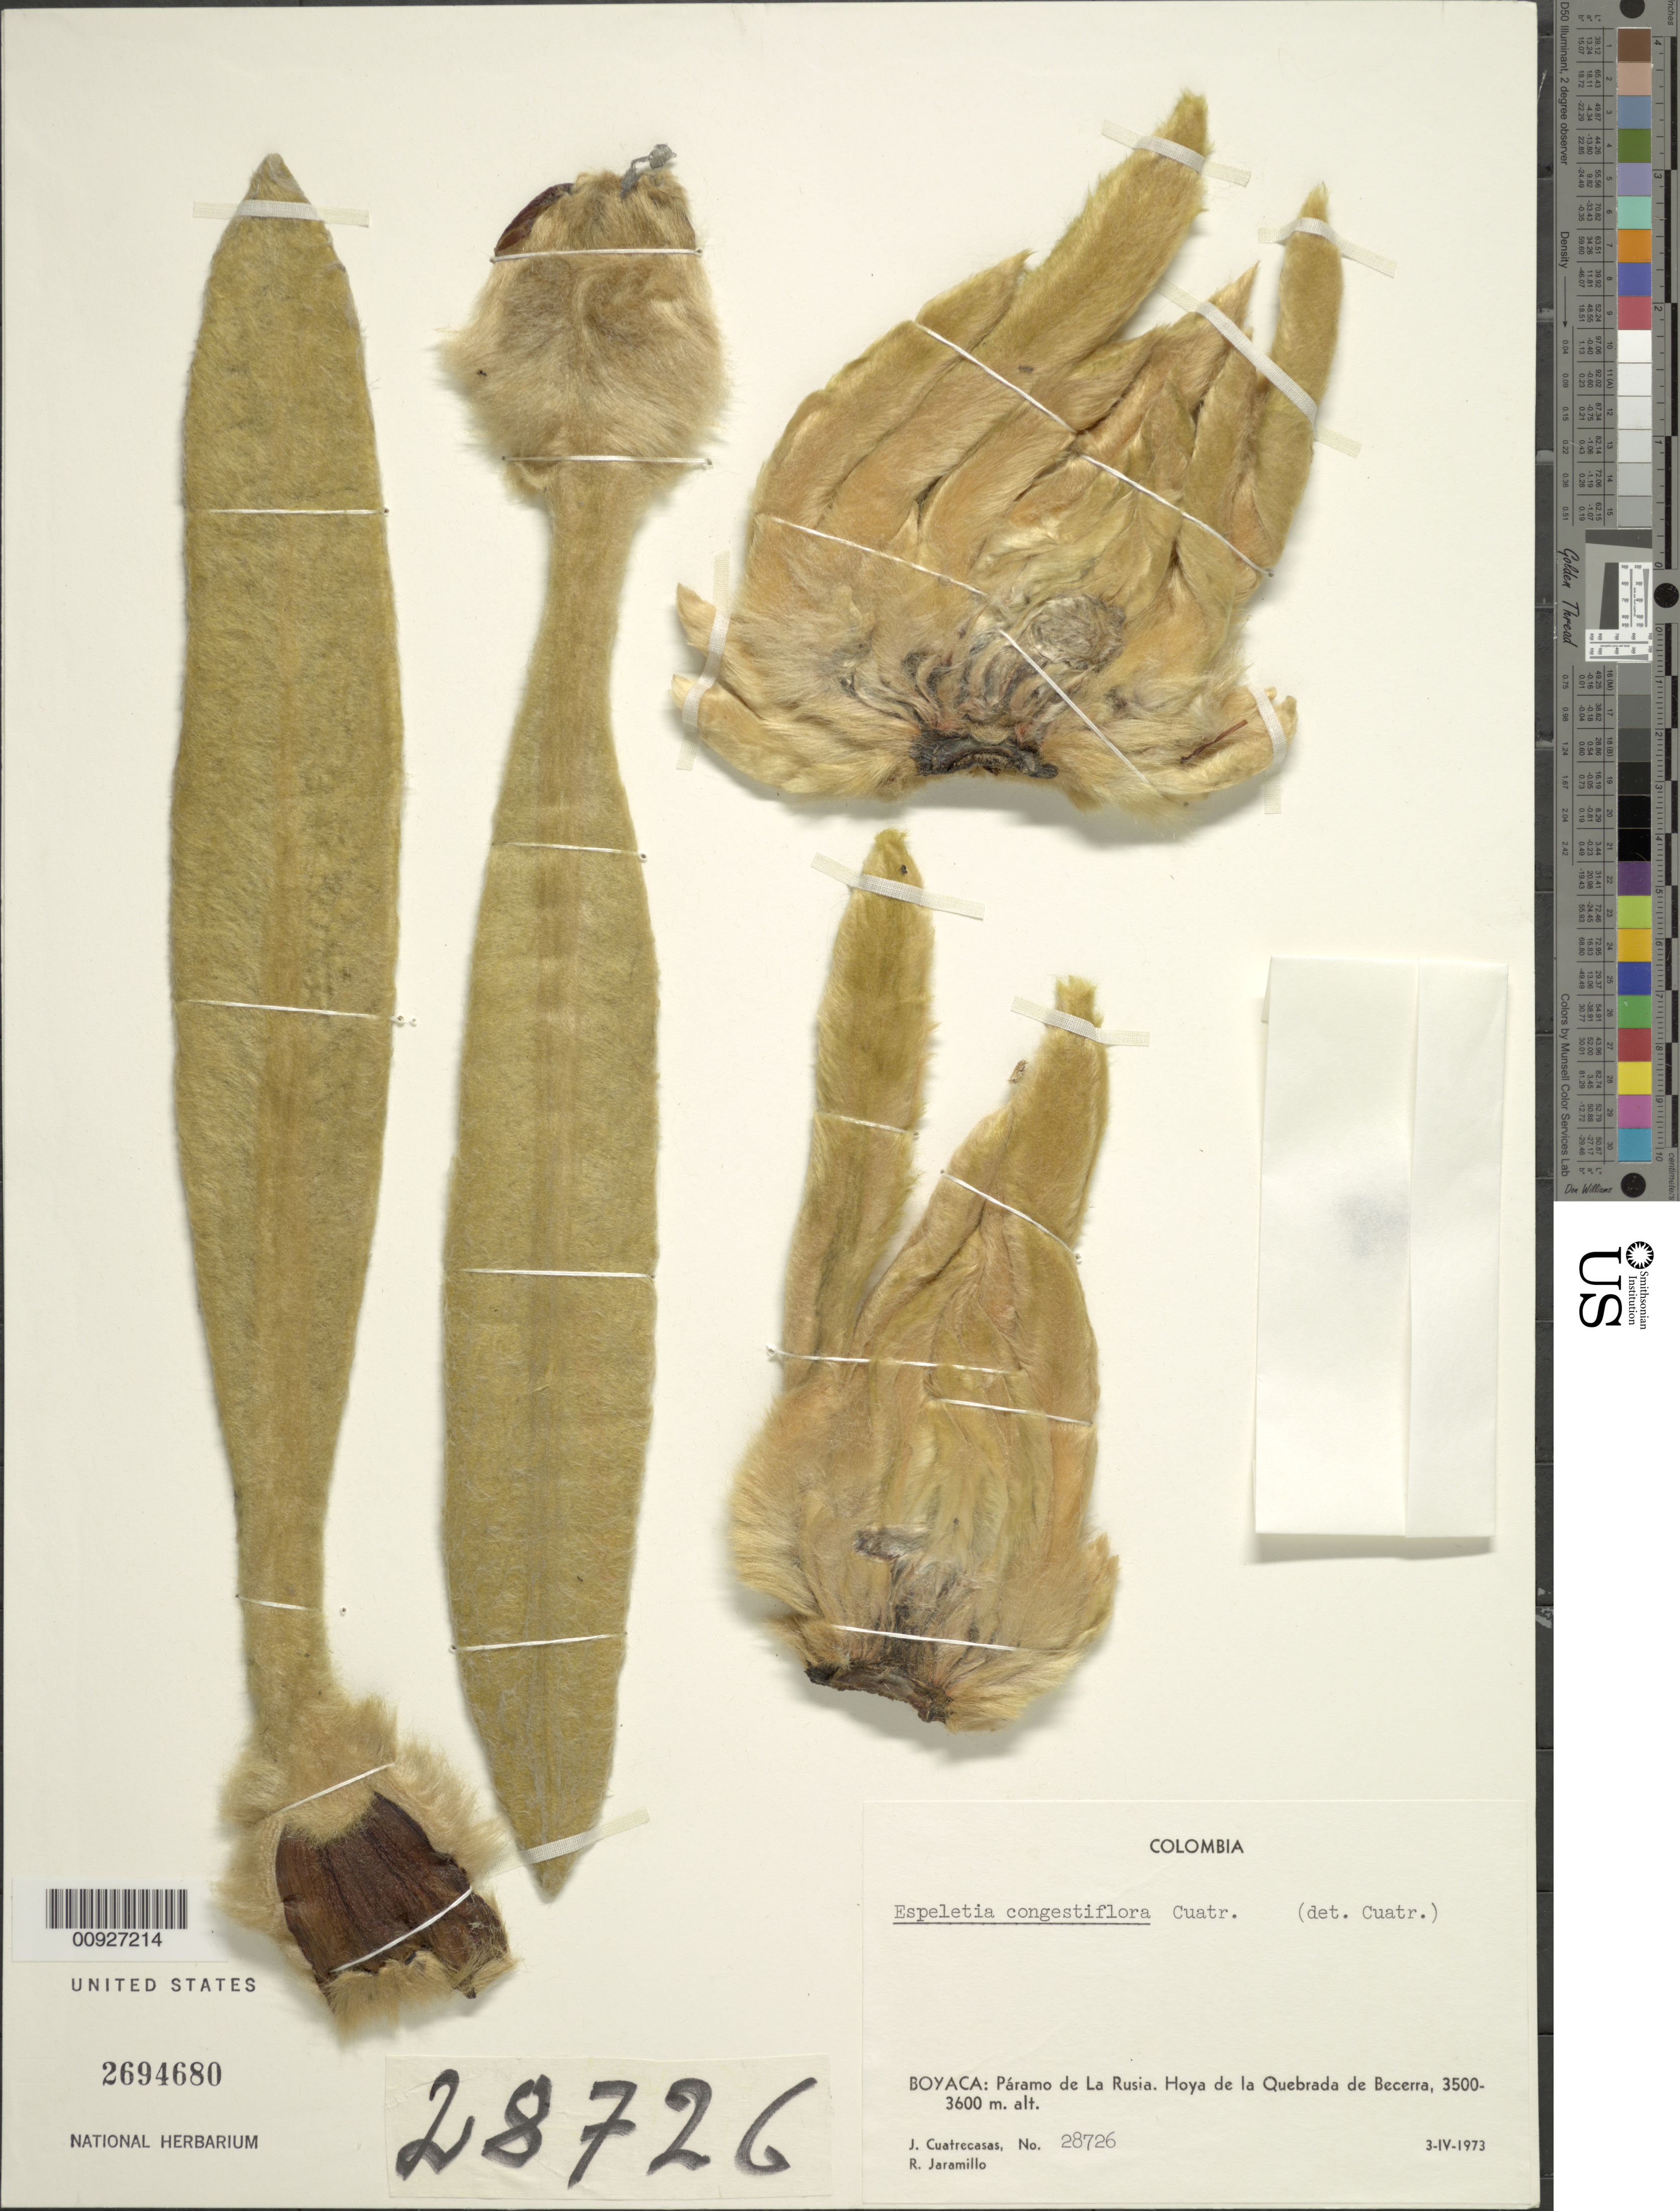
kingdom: Plantae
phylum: Tracheophyta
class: Magnoliopsida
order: Asterales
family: Asteraceae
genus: Espeletia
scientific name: Espeletia congestiflora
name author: Cuatrec.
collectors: J. Cuatrecasas & R. Jaramillo M.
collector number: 28726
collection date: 1973-04-03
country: Colombia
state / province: Boyacá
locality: P. de La Rusia. Páramo de La Rusia, Hoya de la Quebrada de Becerra.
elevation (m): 3500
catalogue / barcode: US 2694680